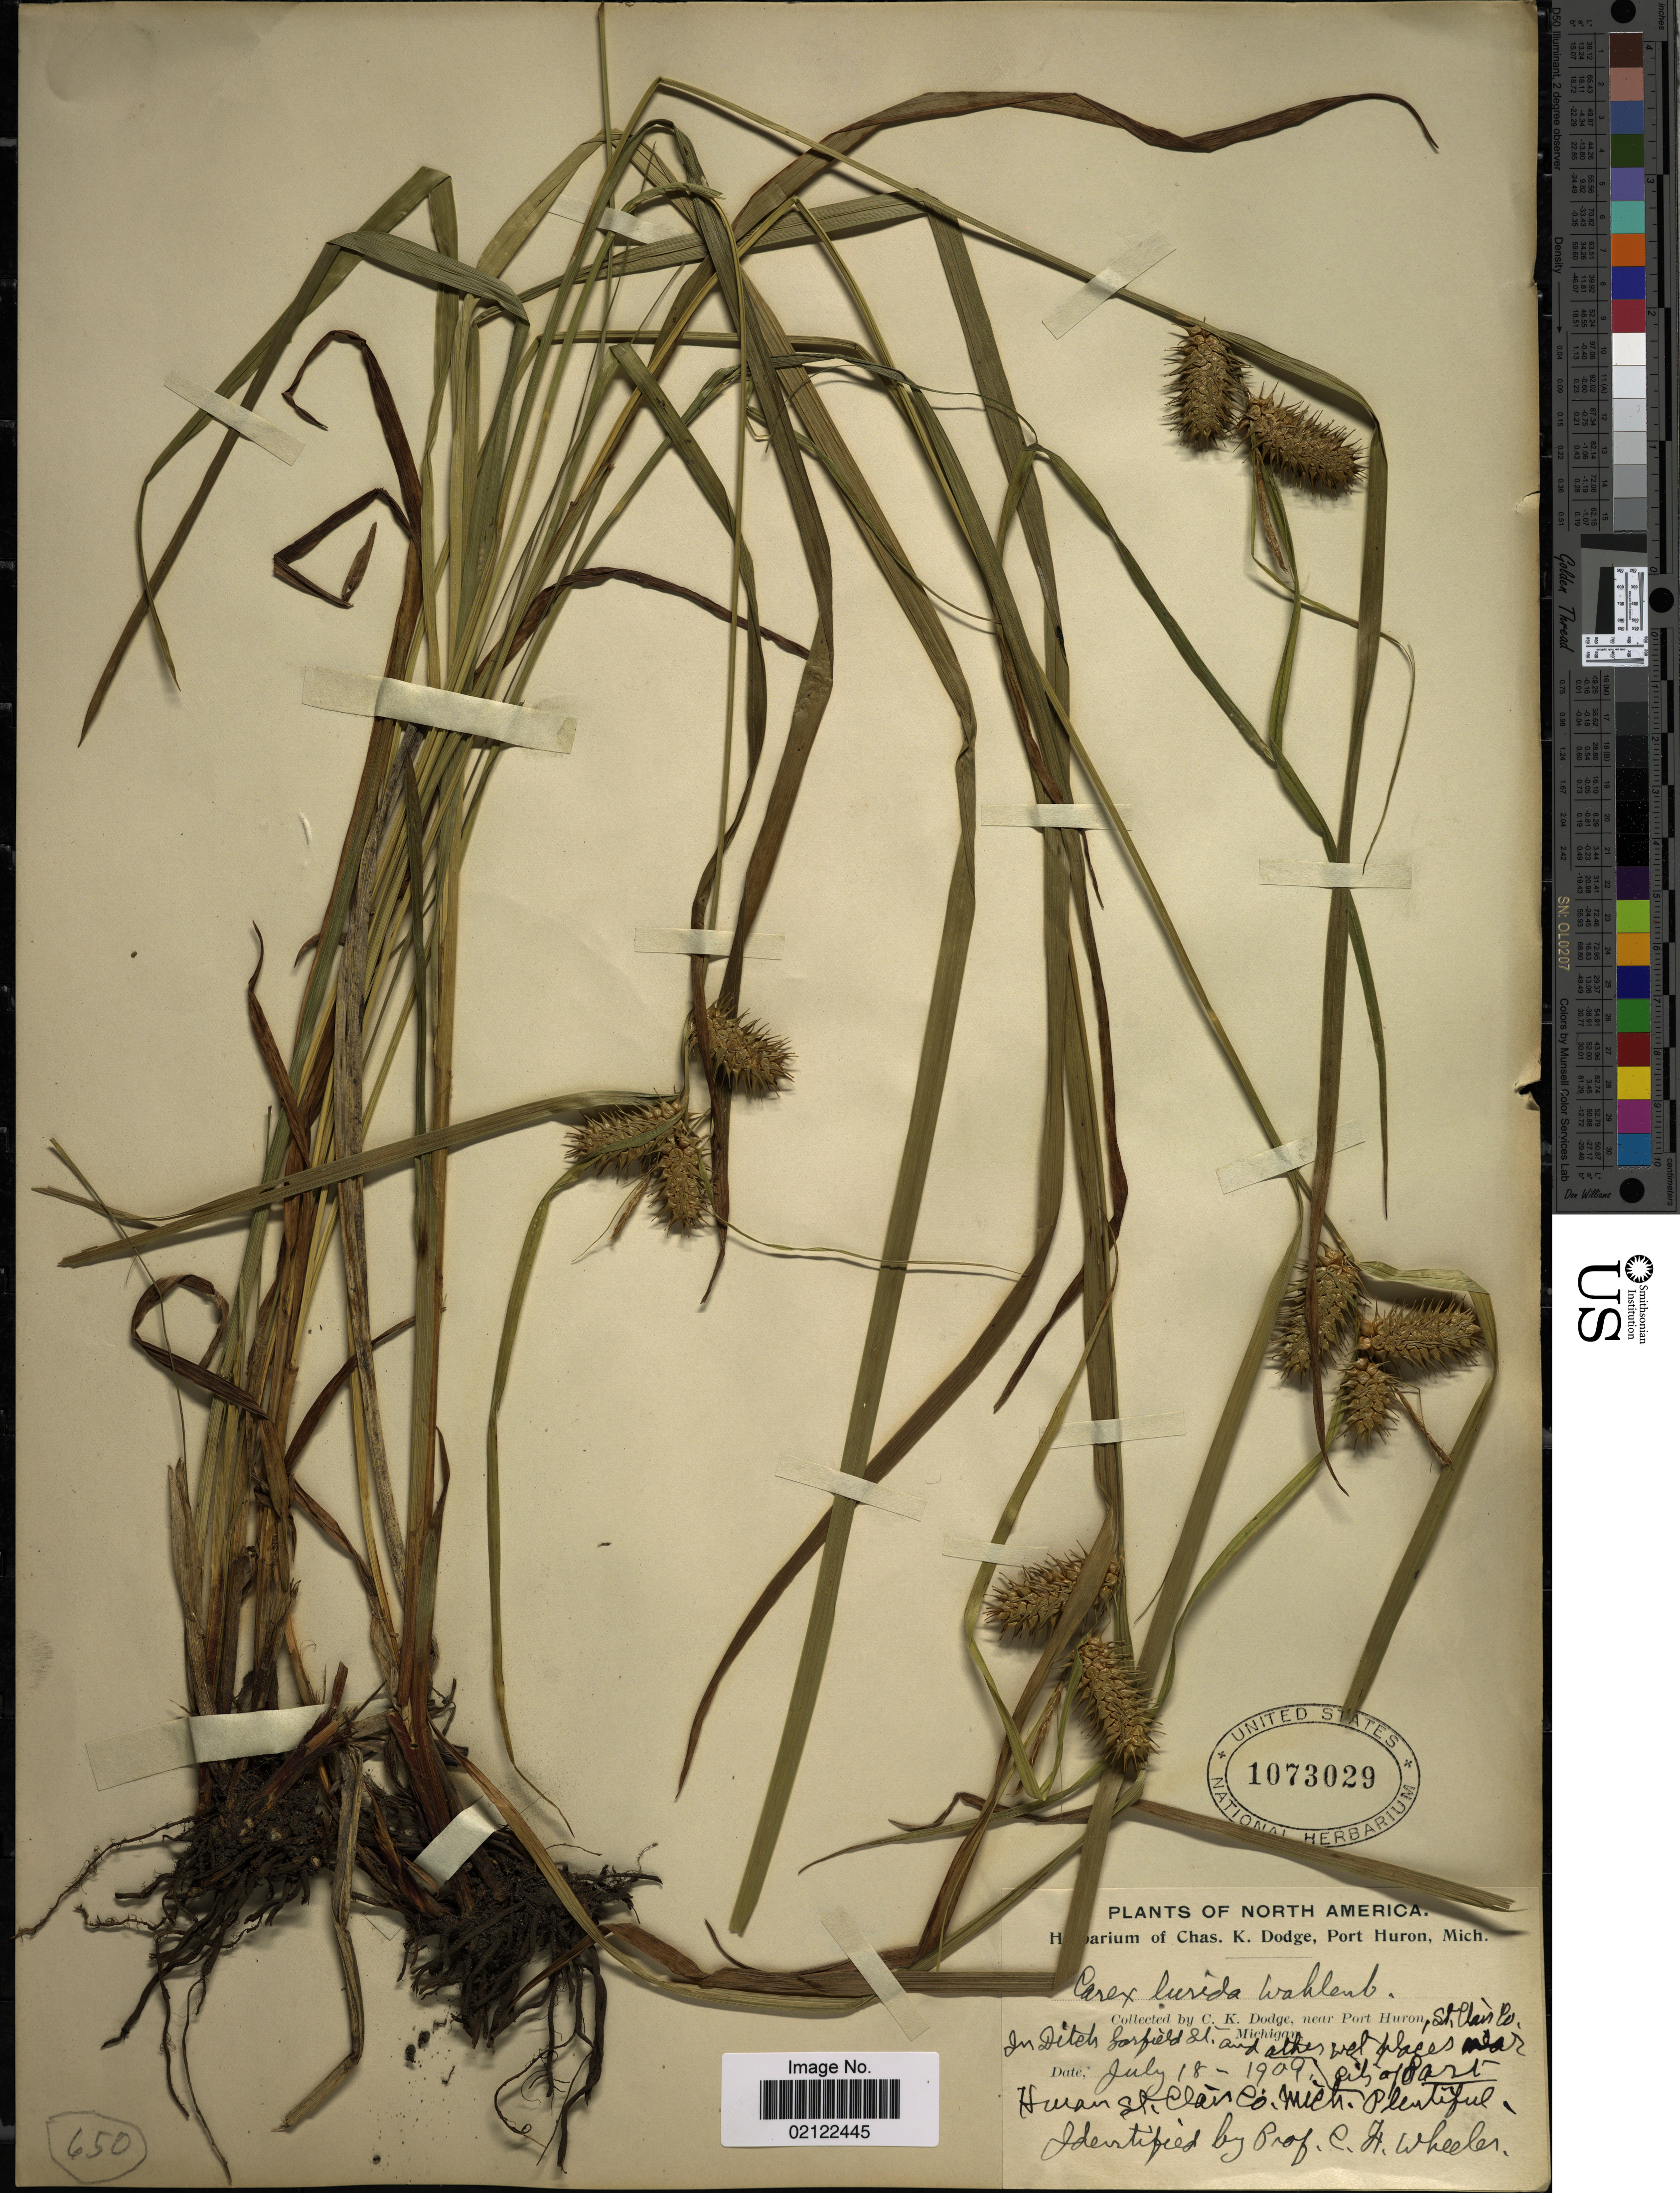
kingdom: Plantae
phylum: Tracheophyta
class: Liliopsida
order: Poales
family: Cyperaceae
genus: Carex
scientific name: Carex lurida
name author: Wahlenb.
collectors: C. Dodge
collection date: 1909-07-18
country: United States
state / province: Michigan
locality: Hwan St. Clair Co., Mich.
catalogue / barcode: US 1073029